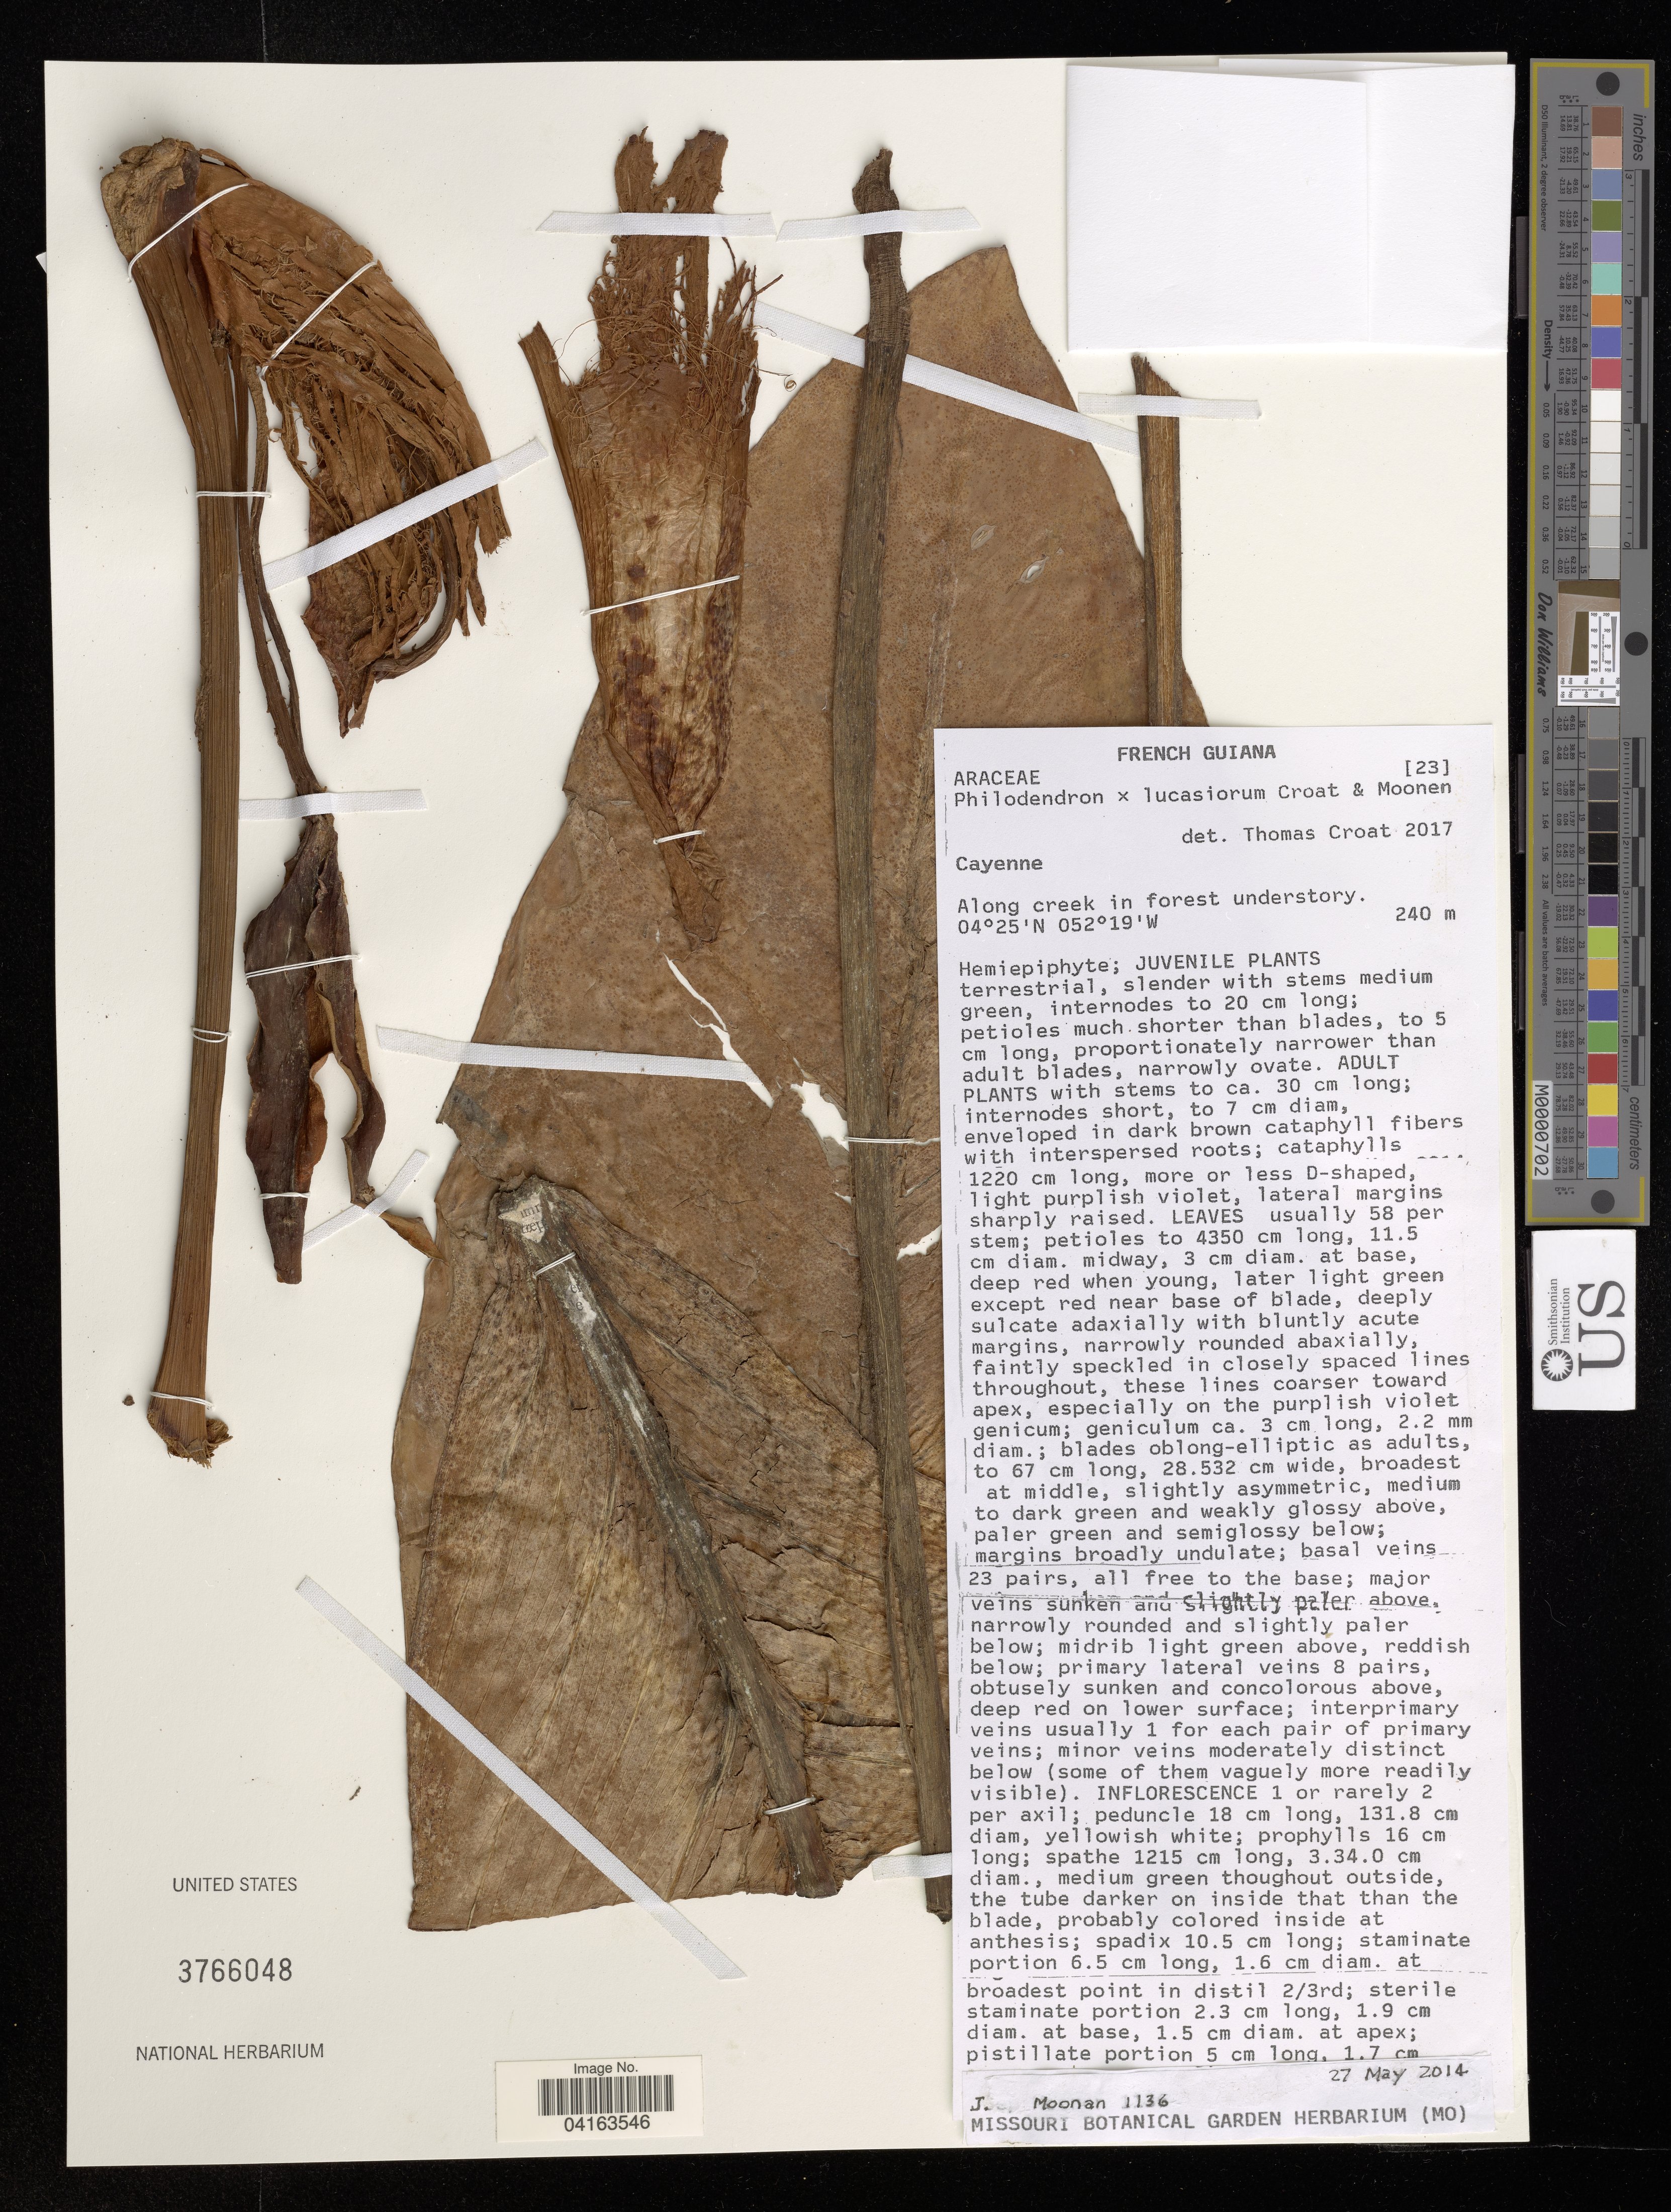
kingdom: Plantae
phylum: Tracheophyta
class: Liliopsida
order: Alismatales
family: Araceae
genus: Philodendron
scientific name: Philodendron x lucasiorum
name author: Croat & Moonen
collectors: J. Moonan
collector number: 1136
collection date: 2014-05-27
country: French Guiana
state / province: Cayenne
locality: Along creek in forest understory.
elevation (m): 240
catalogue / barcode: US 3766048